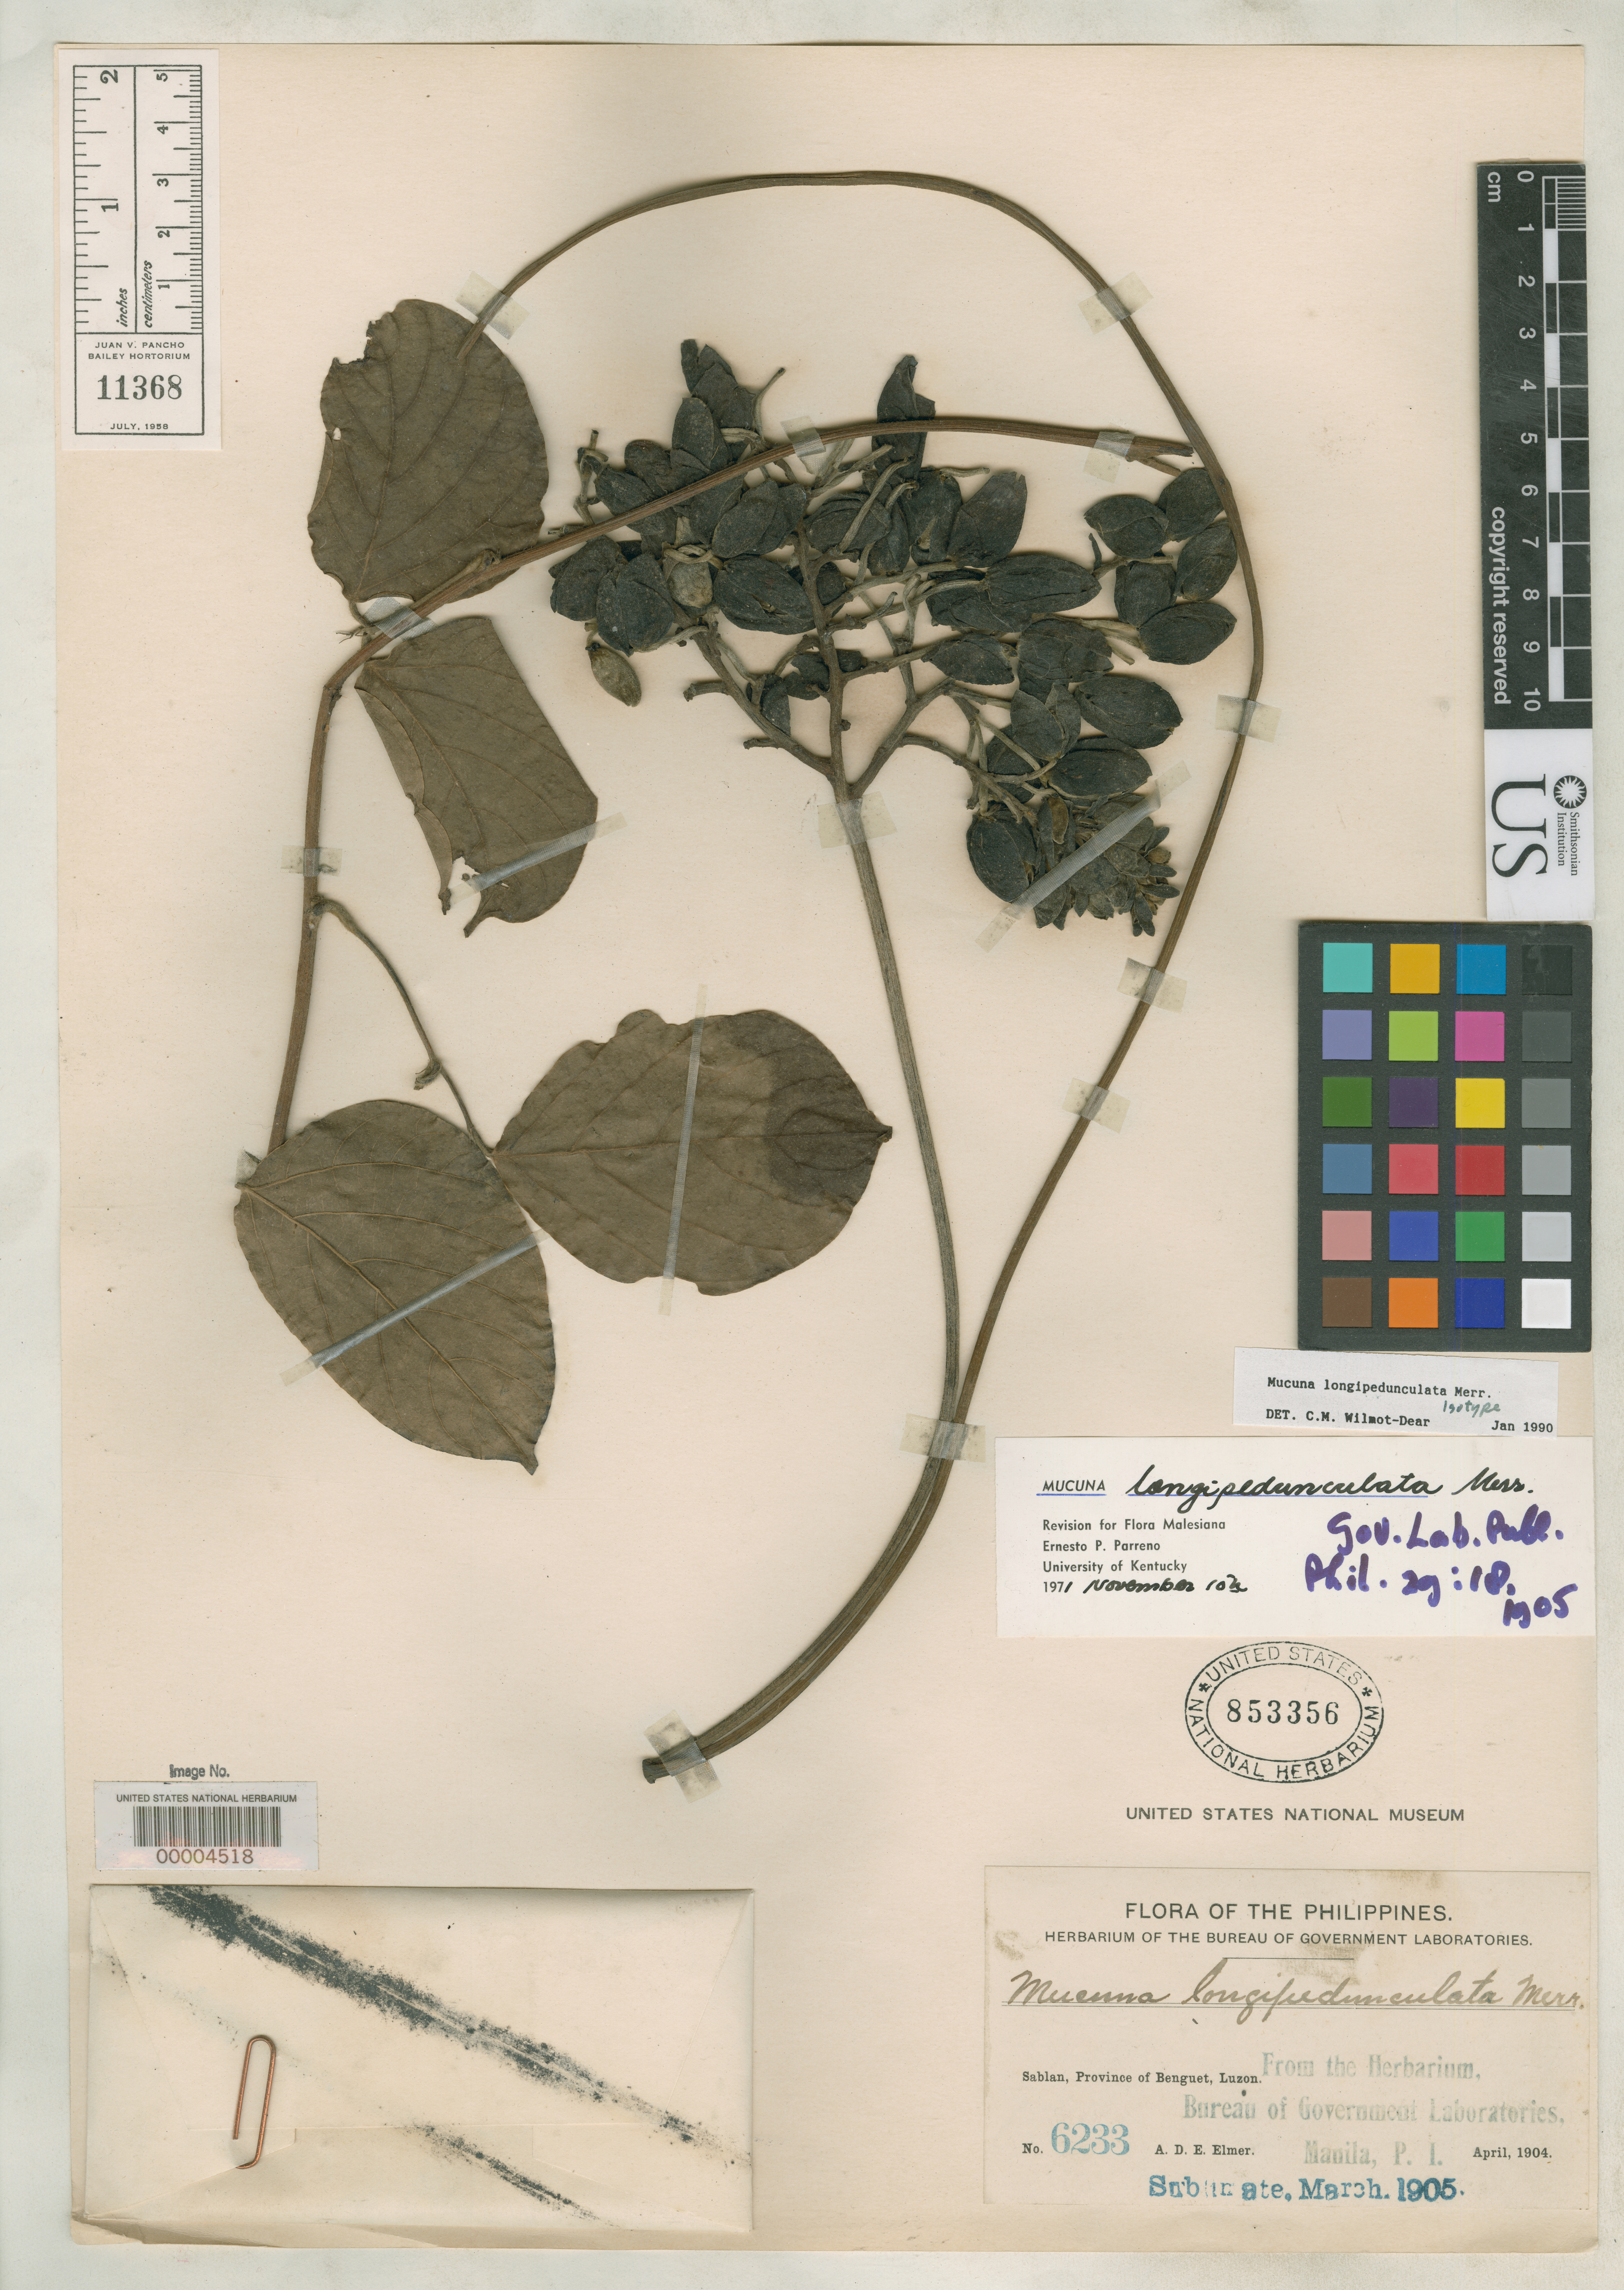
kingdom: Plantae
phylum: Tracheophyta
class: Magnoliopsida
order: Fabales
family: Fabaceae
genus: Mucuna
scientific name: Mucuna longipedunculata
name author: Merr.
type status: Isotype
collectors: A. D. E. Elmer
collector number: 6233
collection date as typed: Apr 1904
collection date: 1904-04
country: Philippines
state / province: Cordillera (Administrative Region)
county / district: Benguet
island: Luzon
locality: Sablan.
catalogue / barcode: US 853356